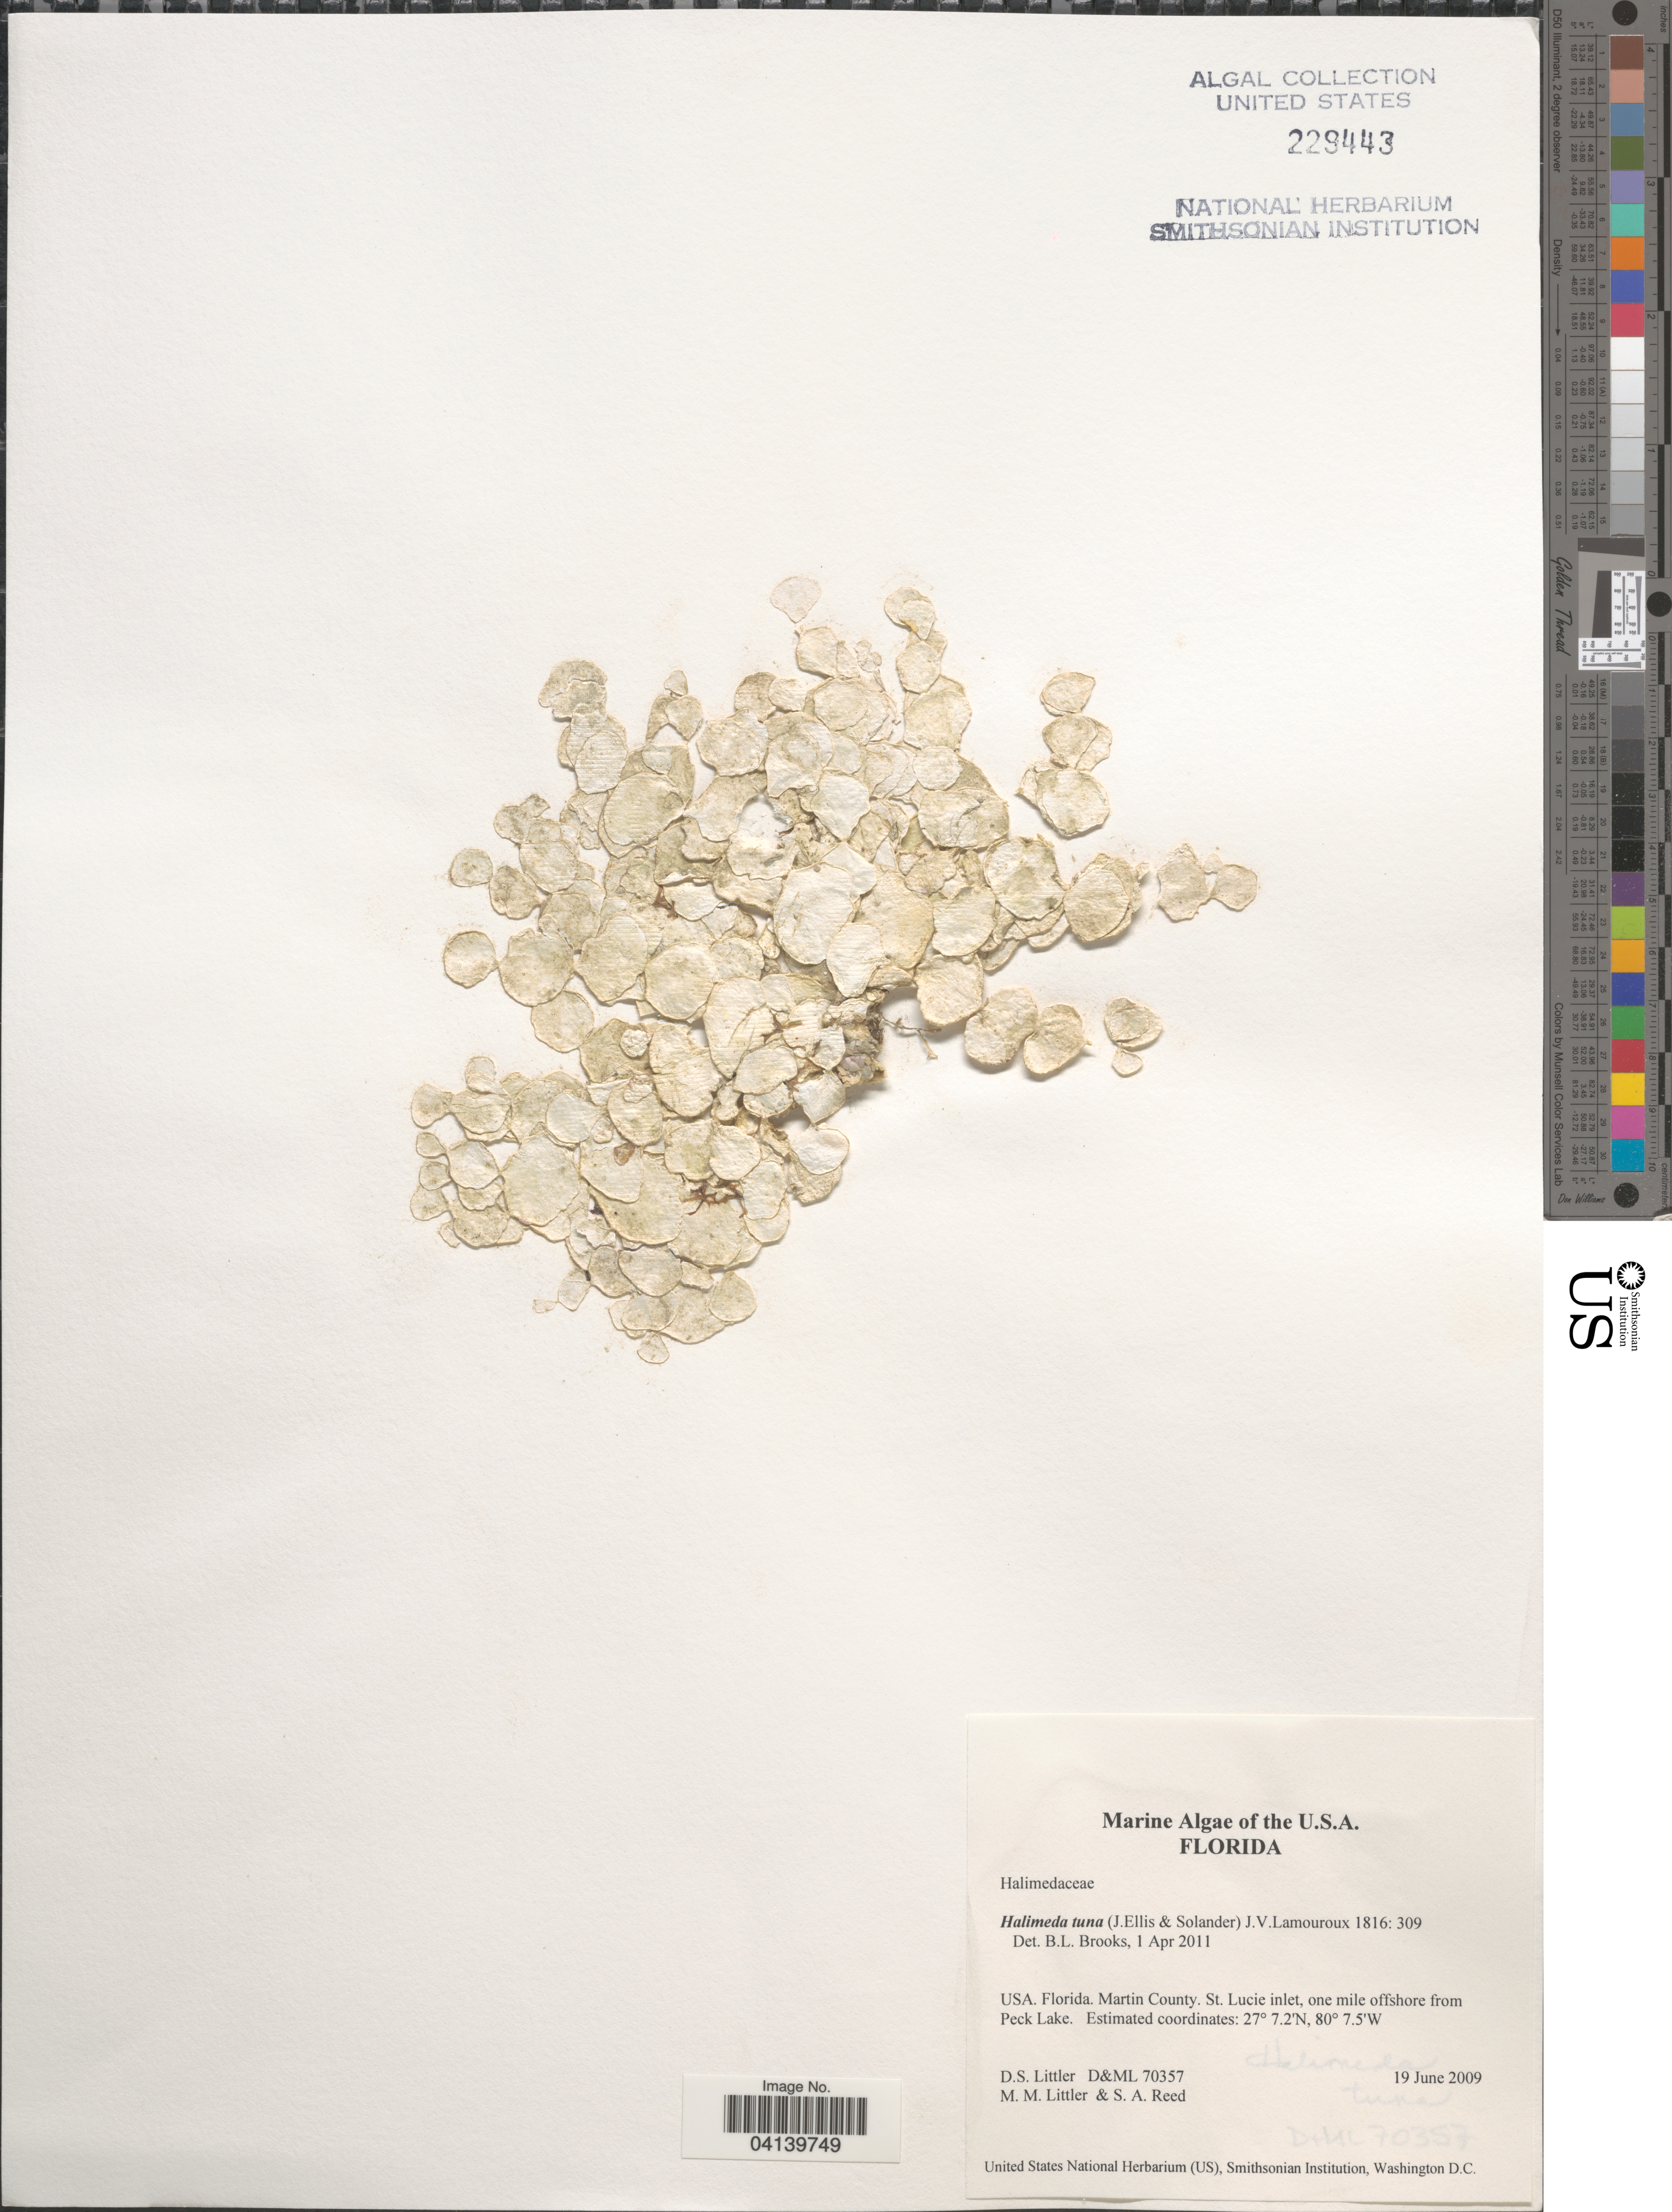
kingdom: Plantae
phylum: Chlorophyta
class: Ulvophyceae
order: Bryopsidales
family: Halimedaceae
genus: Halimeda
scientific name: Halimeda tuna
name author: (J. Ellis & Sol.) J.V.Lamouroux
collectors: D. S. Littler & S. Reed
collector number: D&ML 70357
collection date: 2009-06-19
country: United States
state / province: Florida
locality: Martin County. St. Lucie inlet, one mile offshore from Peck Lake.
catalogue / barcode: US 229443